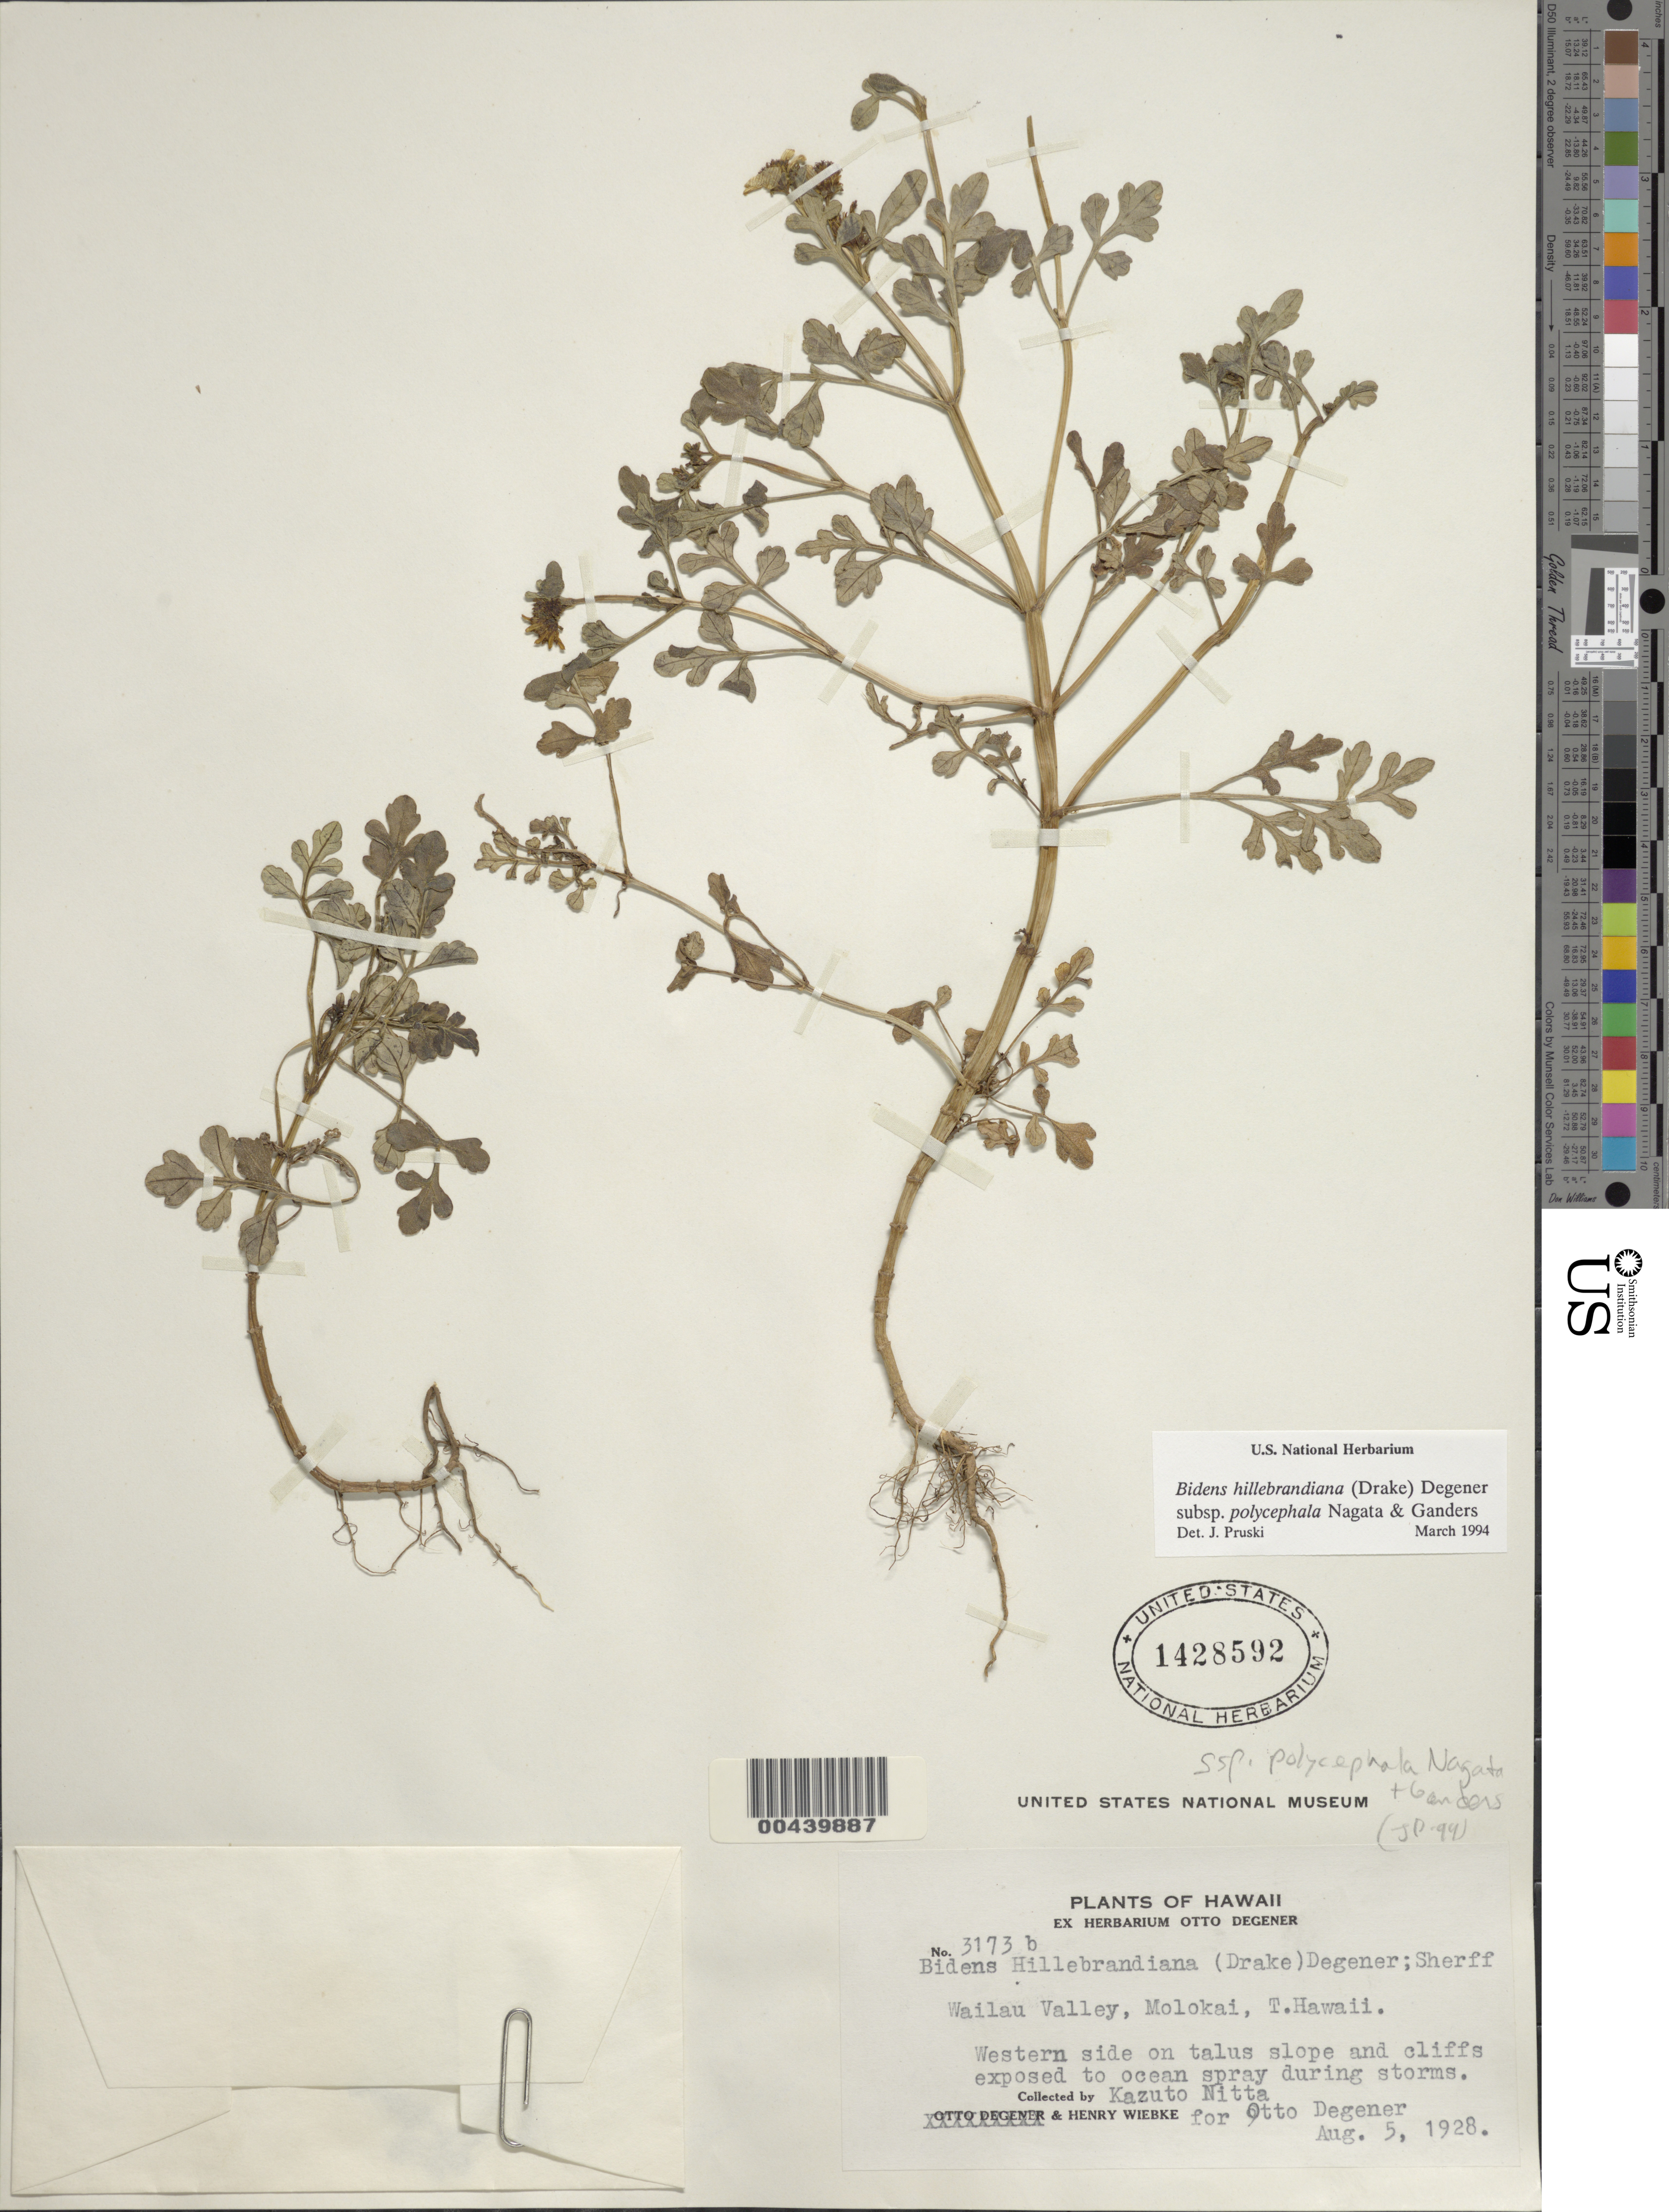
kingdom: Plantae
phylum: Tracheophyta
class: Magnoliopsida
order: Asterales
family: Asteraceae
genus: Bidens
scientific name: Bidens hillebrandiana subsp. polycephala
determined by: Pruski, J. F.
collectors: K. Nitta & H. Wiebke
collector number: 3173 b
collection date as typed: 5 Aug 1928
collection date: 1928-08-05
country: United States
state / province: Hawaii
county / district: Maui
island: Moloka'i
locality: Wailau Valley, W side on talus slope and cliffs exposed to ocean spray during storms.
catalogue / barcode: US 1428592